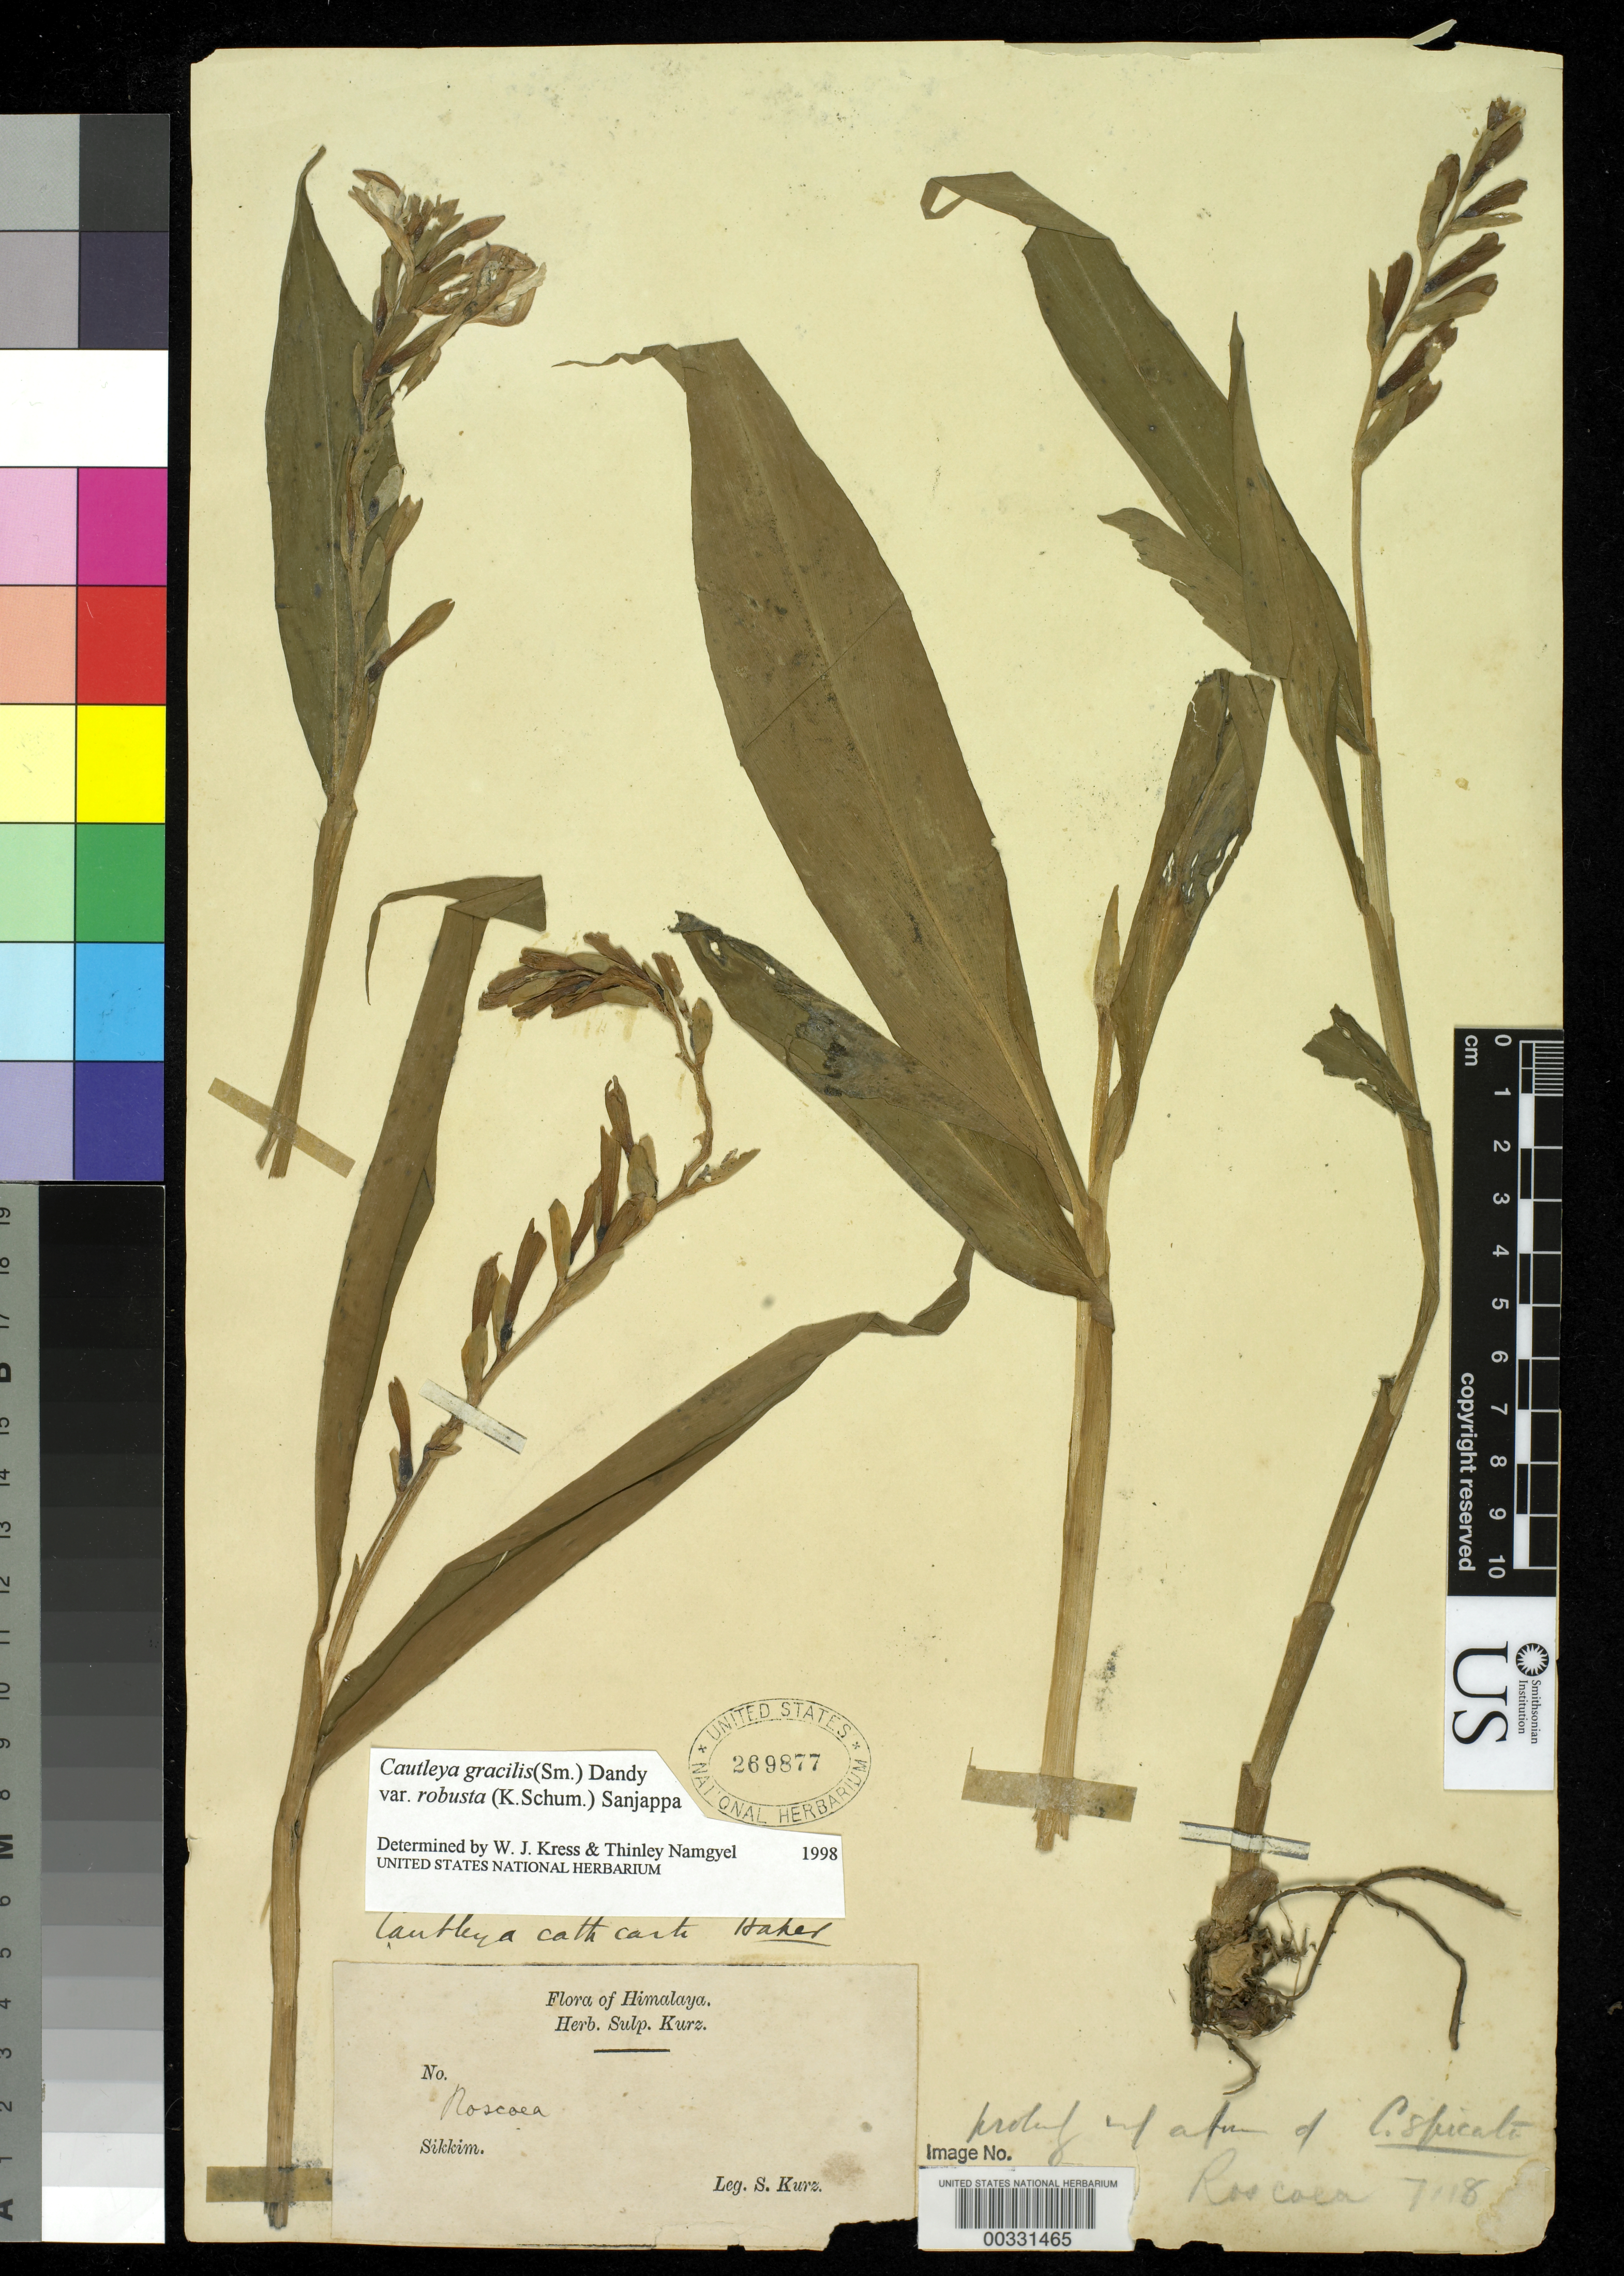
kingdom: Plantae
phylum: Tracheophyta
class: Liliopsida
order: Zingiberales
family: Zingiberaceae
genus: Cautleya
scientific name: Cautleya gracilis var. robusta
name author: (K. Schum.) Sanjappa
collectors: W. Kurz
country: India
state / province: Sikkim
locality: Flora of himalaya, herb. sulp. kurz.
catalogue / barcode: US 269877